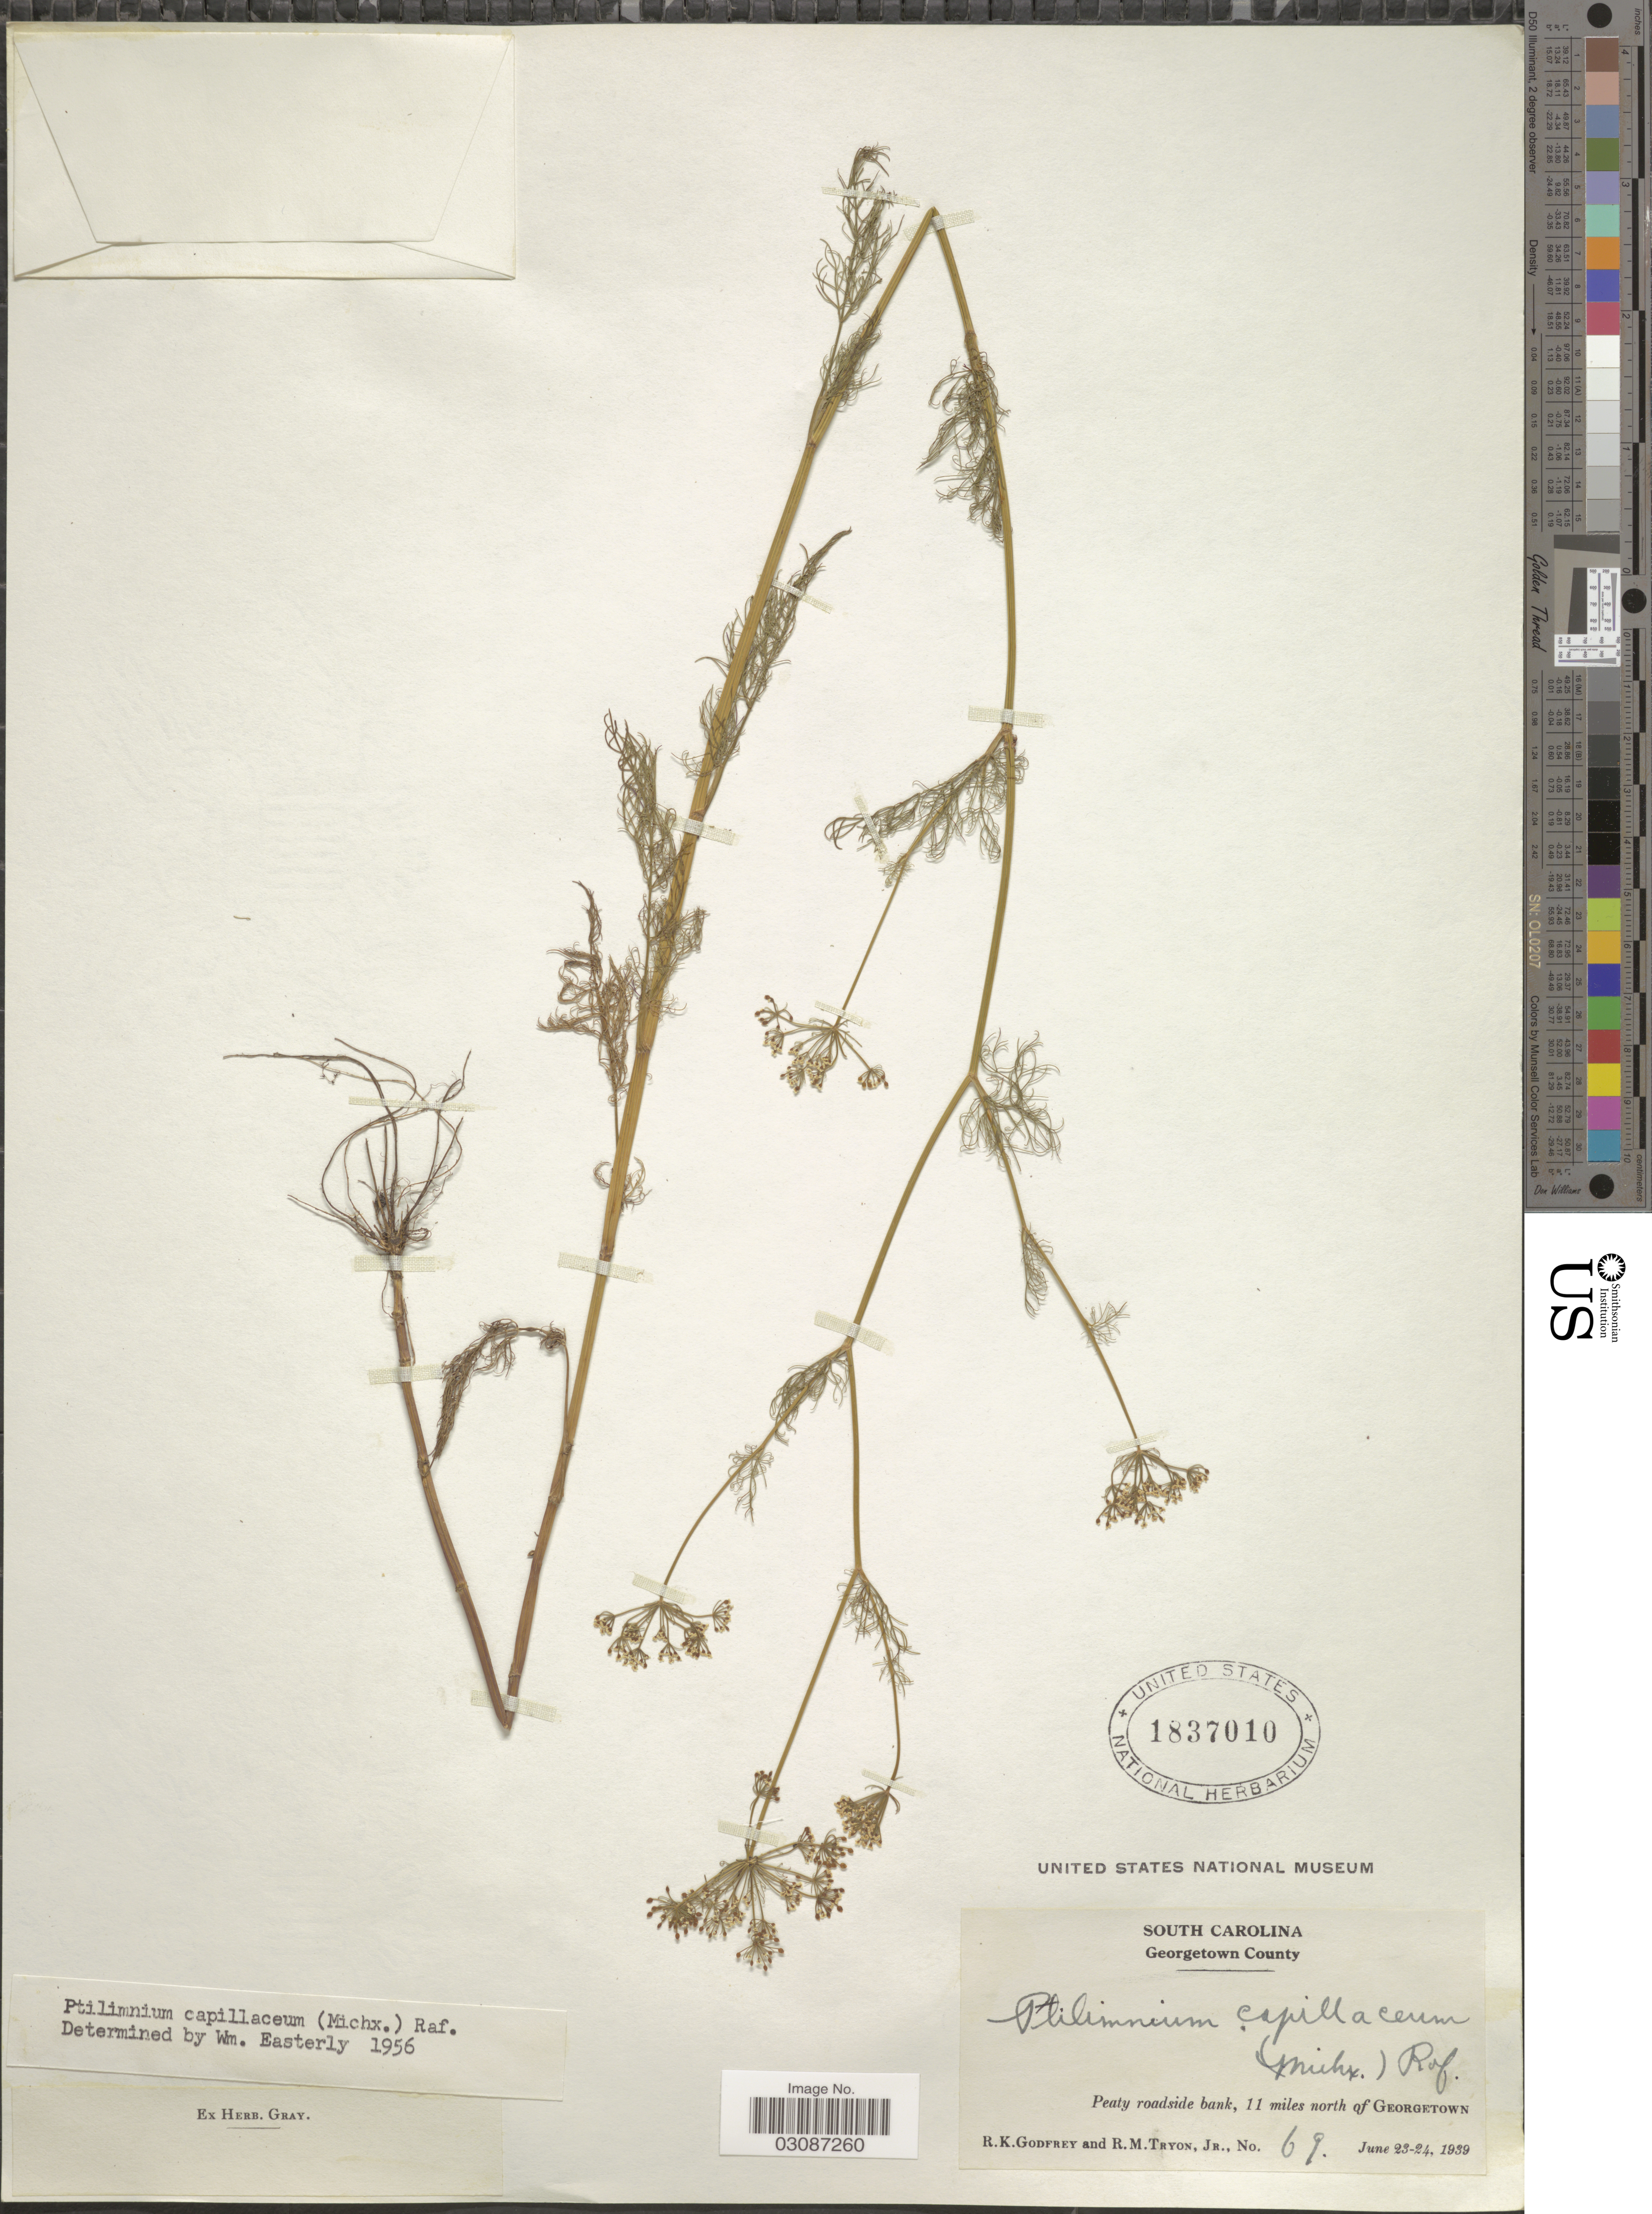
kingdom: Plantae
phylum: Tracheophyta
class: Magnoliopsida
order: Apiales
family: Apiaceae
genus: Ptilimnium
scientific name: Ptilimnium capillaceum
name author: (Michx.) Raf.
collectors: R. K. Godfrey & R. Tryon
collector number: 69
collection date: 1939-06-23/1939-06-24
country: United States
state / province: South Carolina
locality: Georgetown County. 11 miles north of Georgetown.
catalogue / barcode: US 1837010